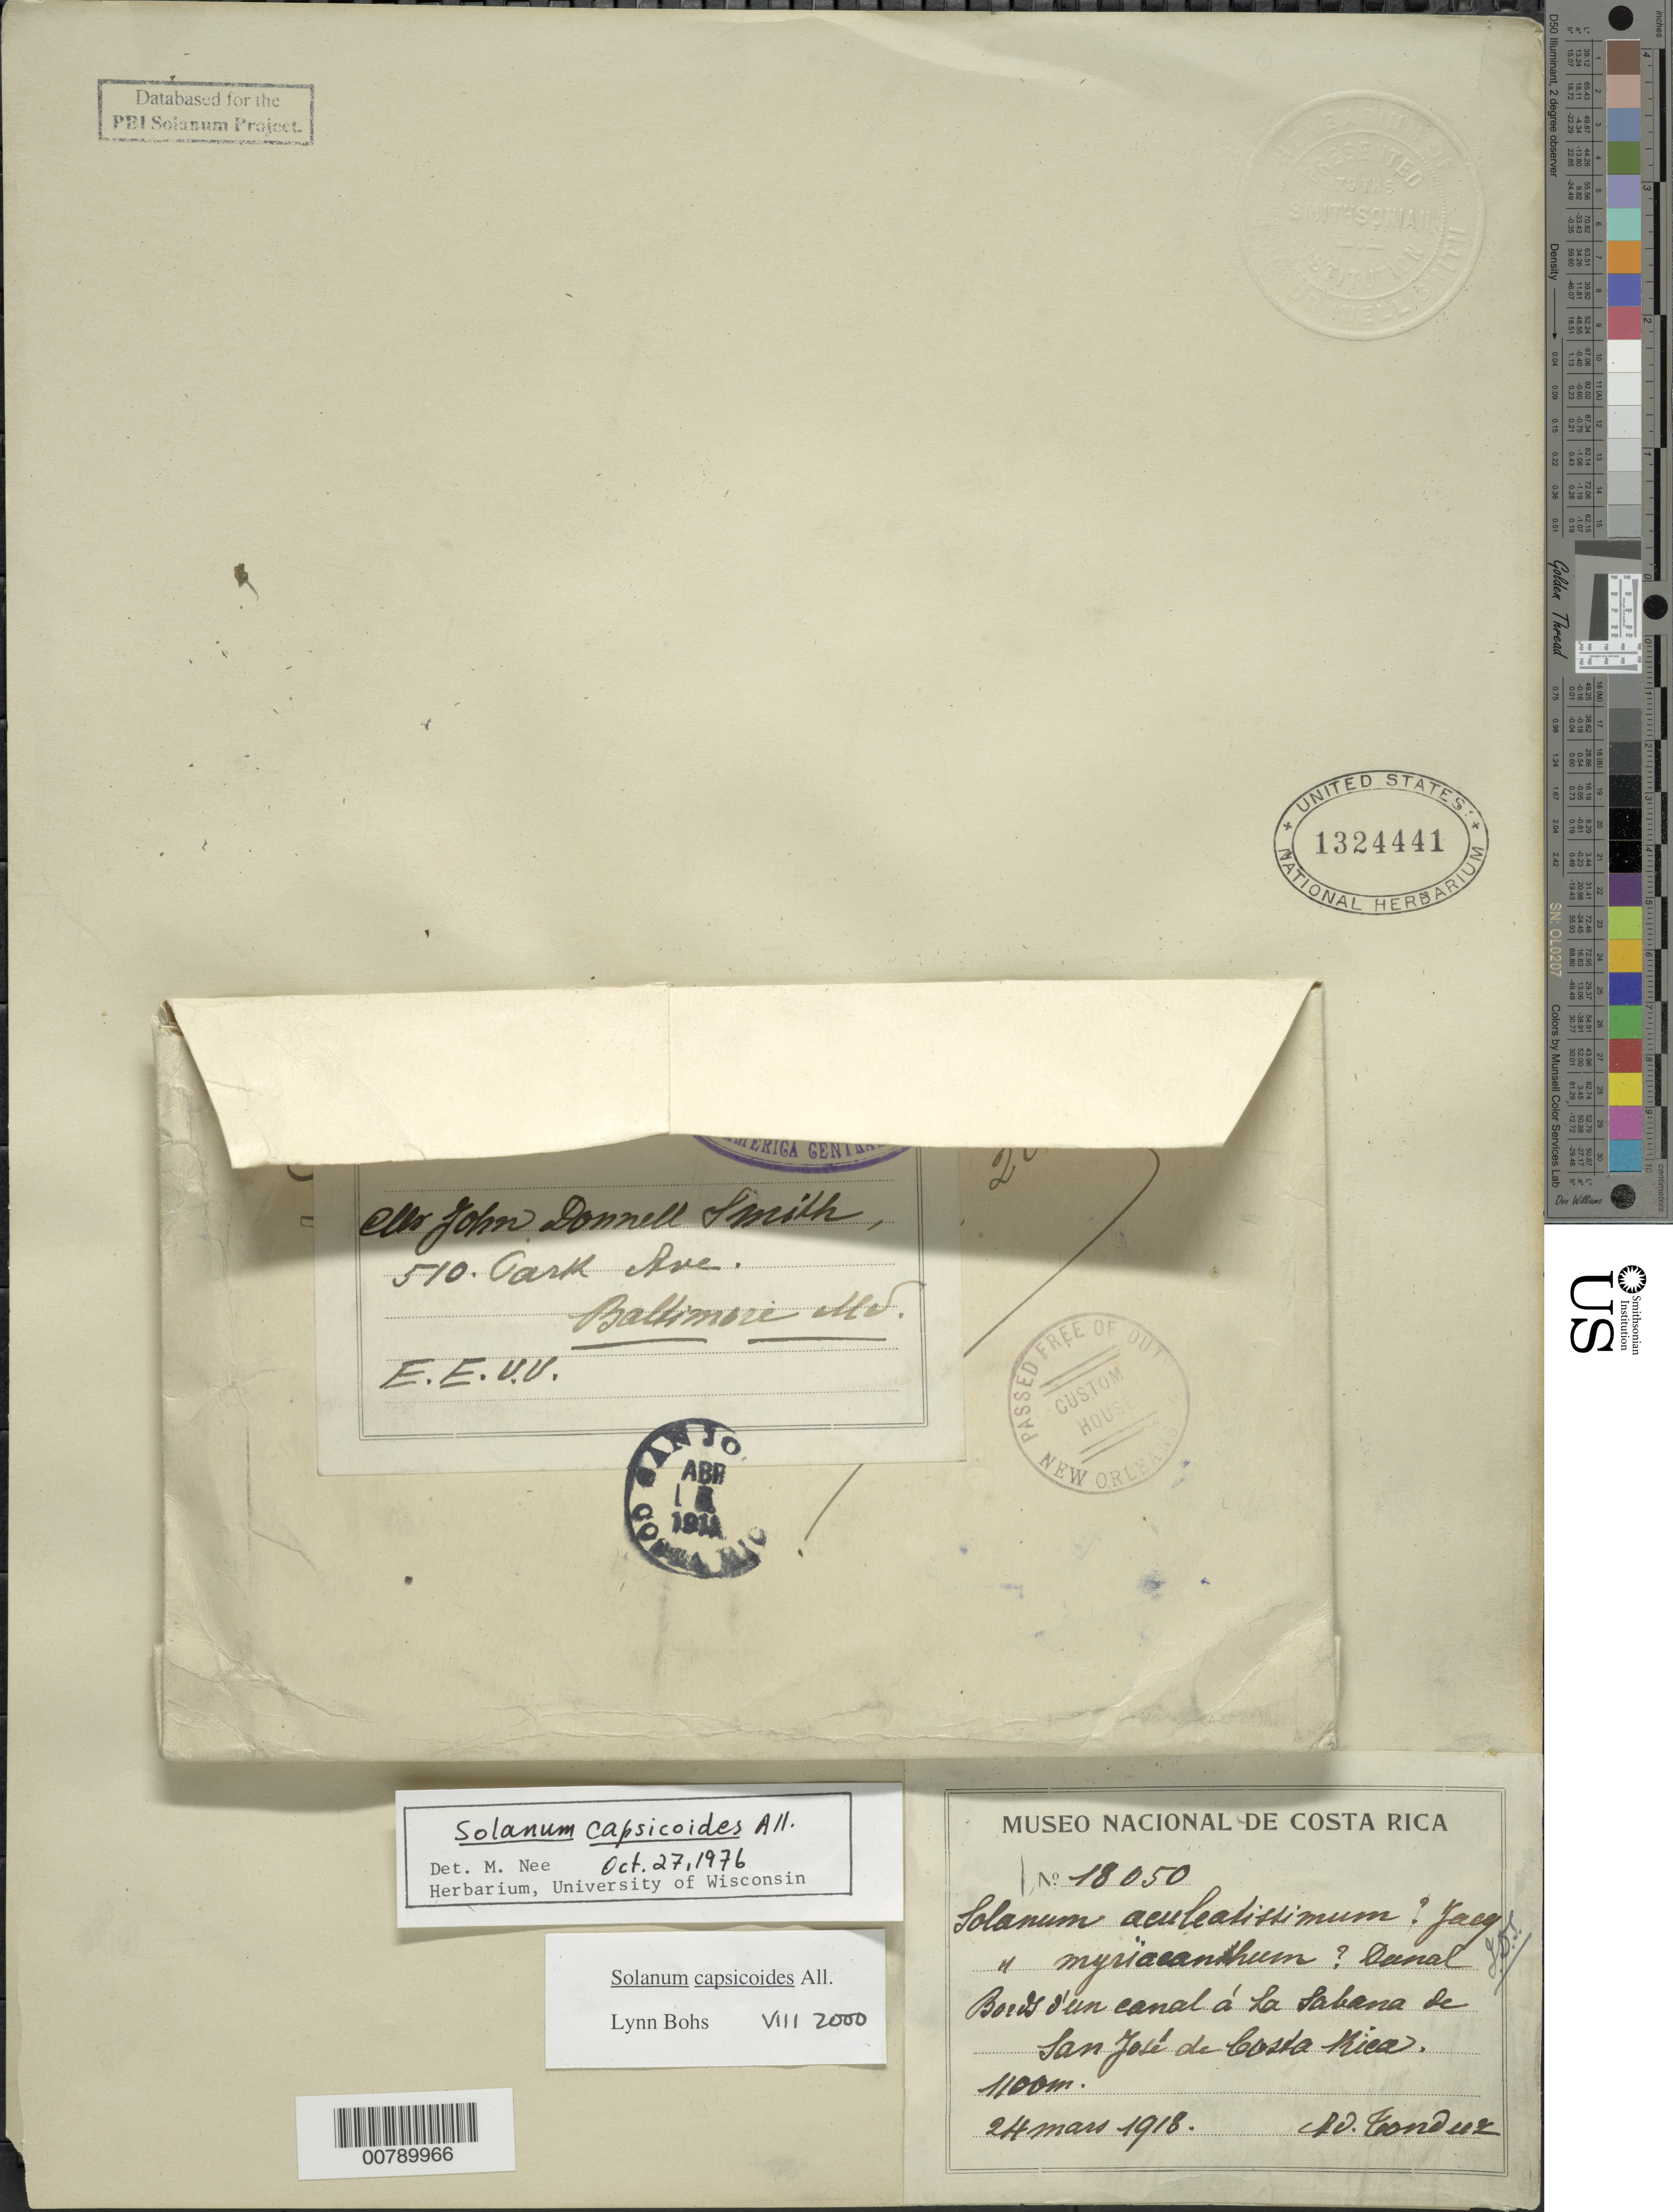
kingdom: Plantae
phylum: Tracheophyta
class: Magnoliopsida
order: Solanales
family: Solanaceae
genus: Solanum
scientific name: Solanum capsicoides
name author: All.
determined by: Bohs, L. A.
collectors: A. Tonduz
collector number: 18050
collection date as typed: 24 Mar 1918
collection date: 1918-03-24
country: Costa Rica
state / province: San José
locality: Bords d'un canal à La Sabana de San José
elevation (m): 1100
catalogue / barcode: US 1324441